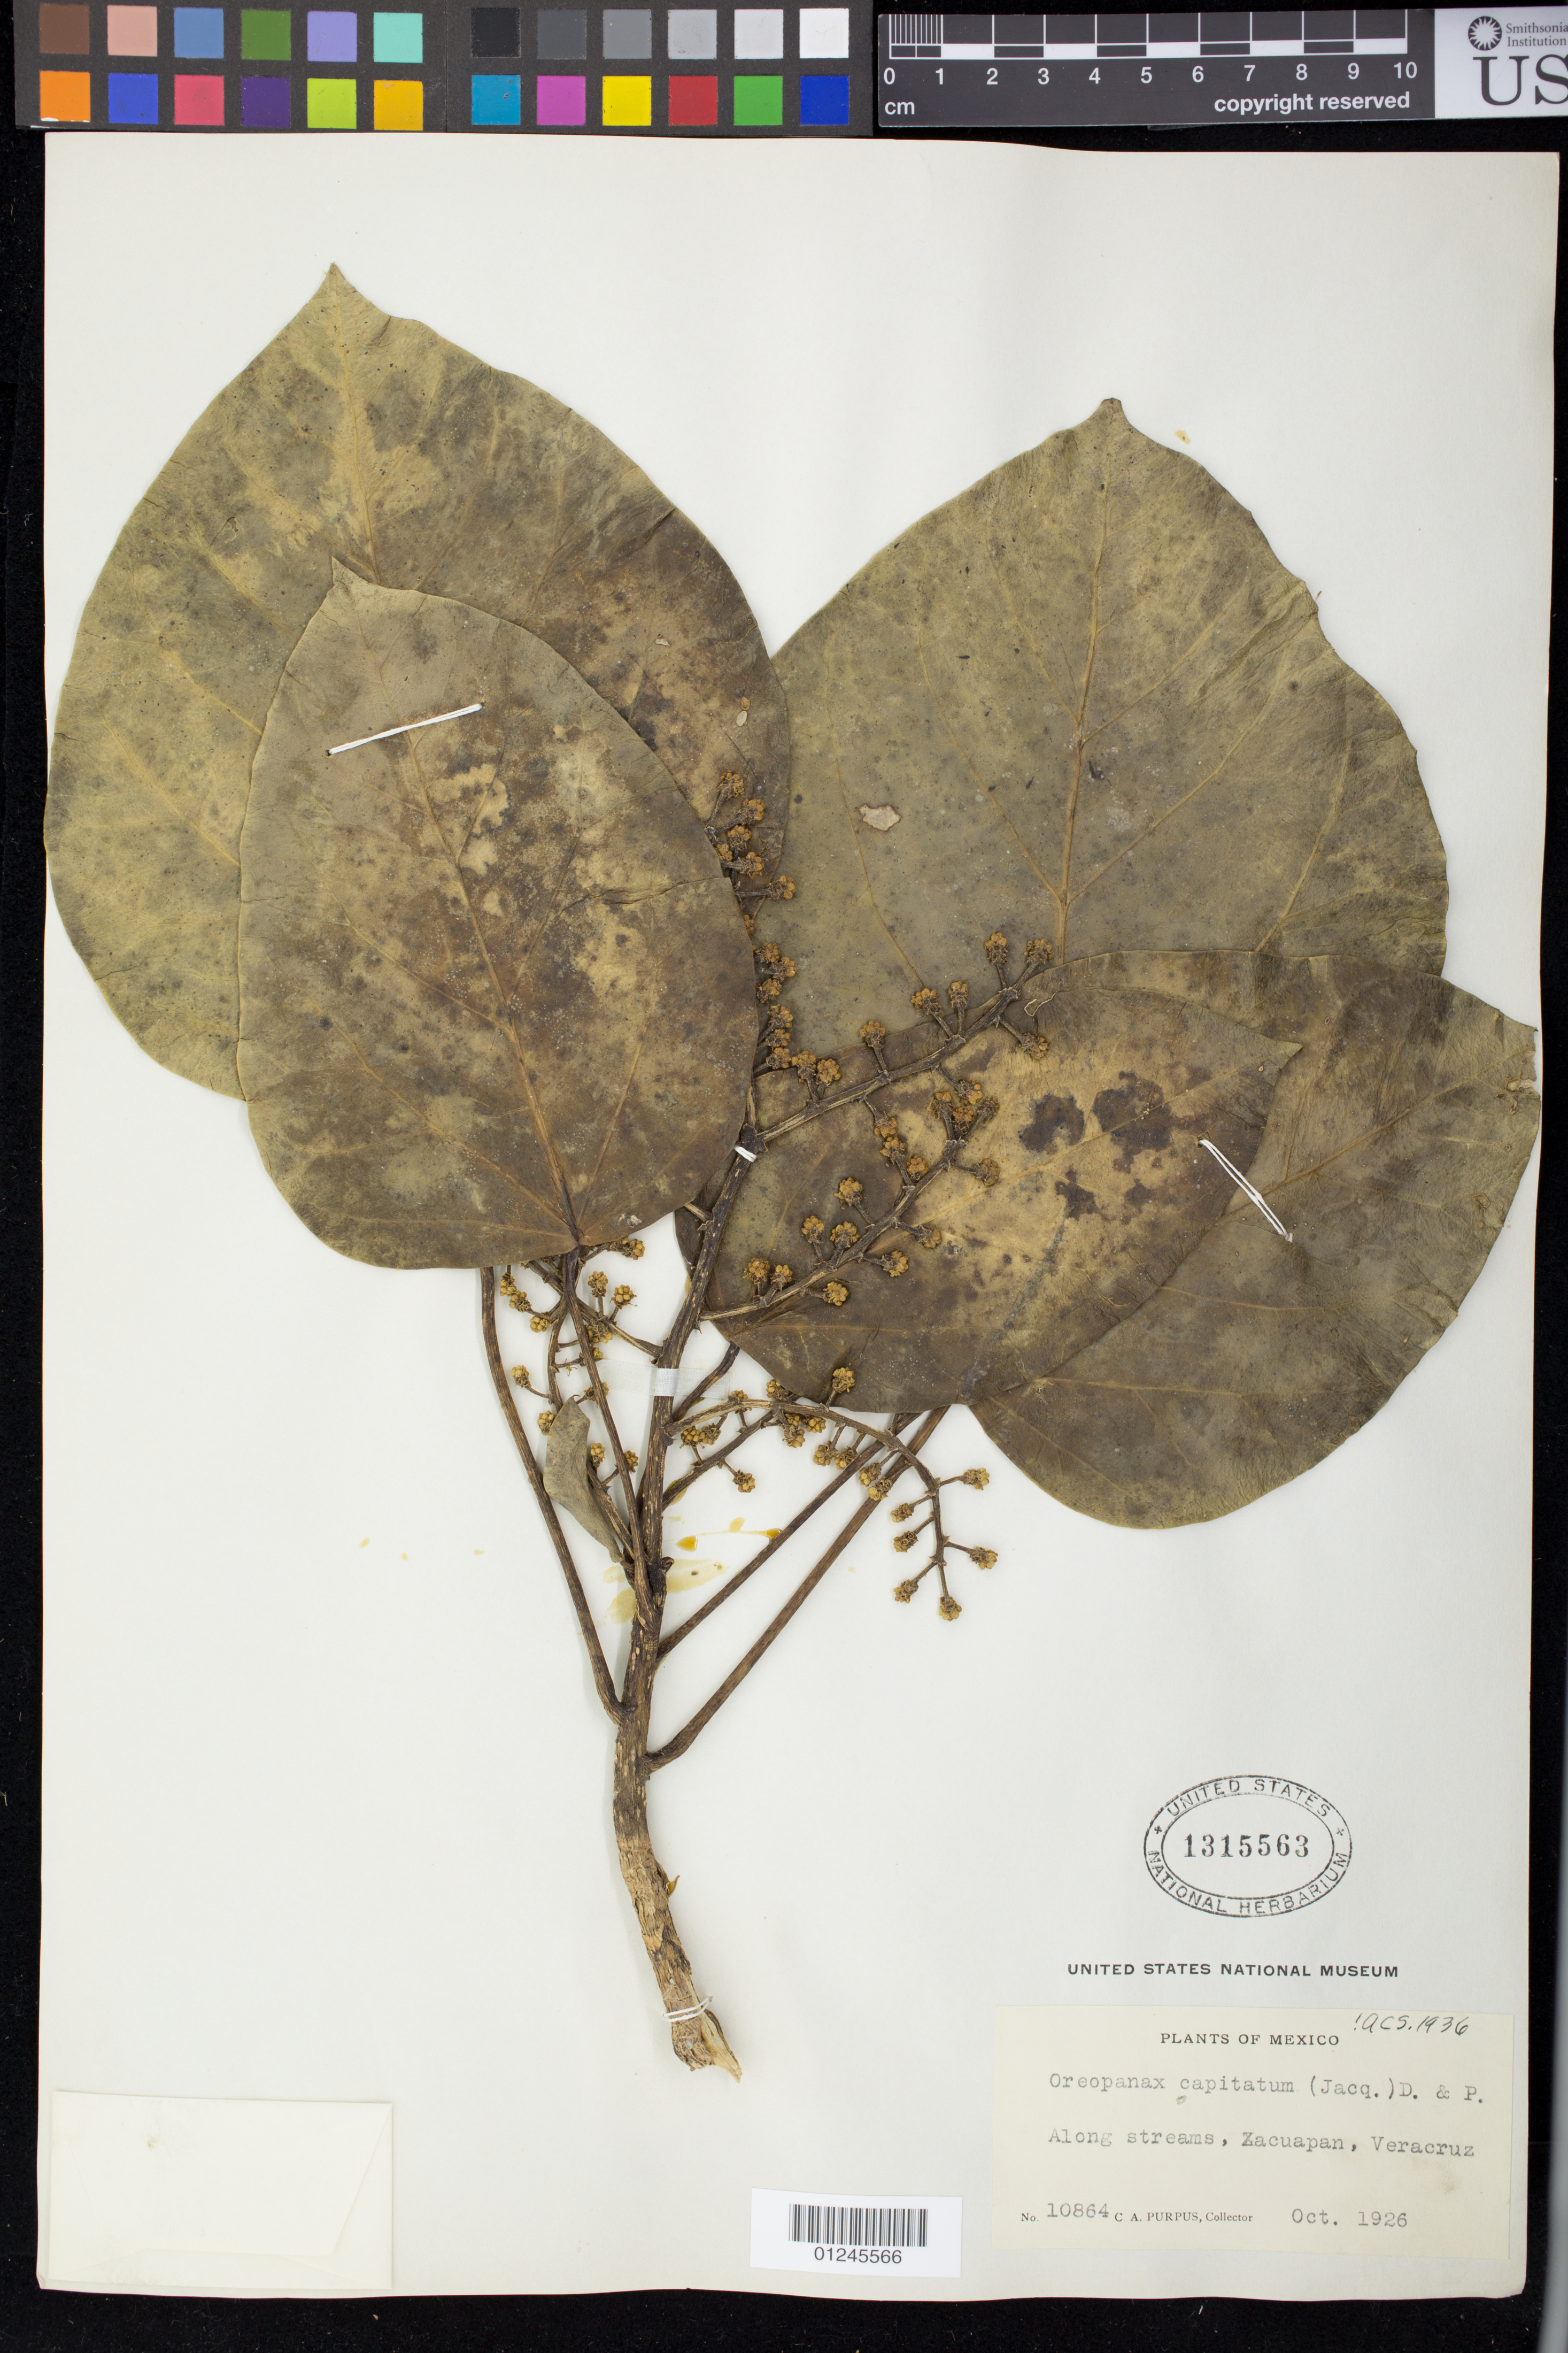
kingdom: Plantae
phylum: Tracheophyta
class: Magnoliopsida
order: Apiales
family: Araliaceae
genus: Oreopanax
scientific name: Oreopanax capitatus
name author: (Jacq.) Decne. & Planch.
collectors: C. A. Purpus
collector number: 10864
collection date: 1926-10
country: Mexico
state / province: Veracruz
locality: Along streams, Zacuapan.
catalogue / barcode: US 1315563